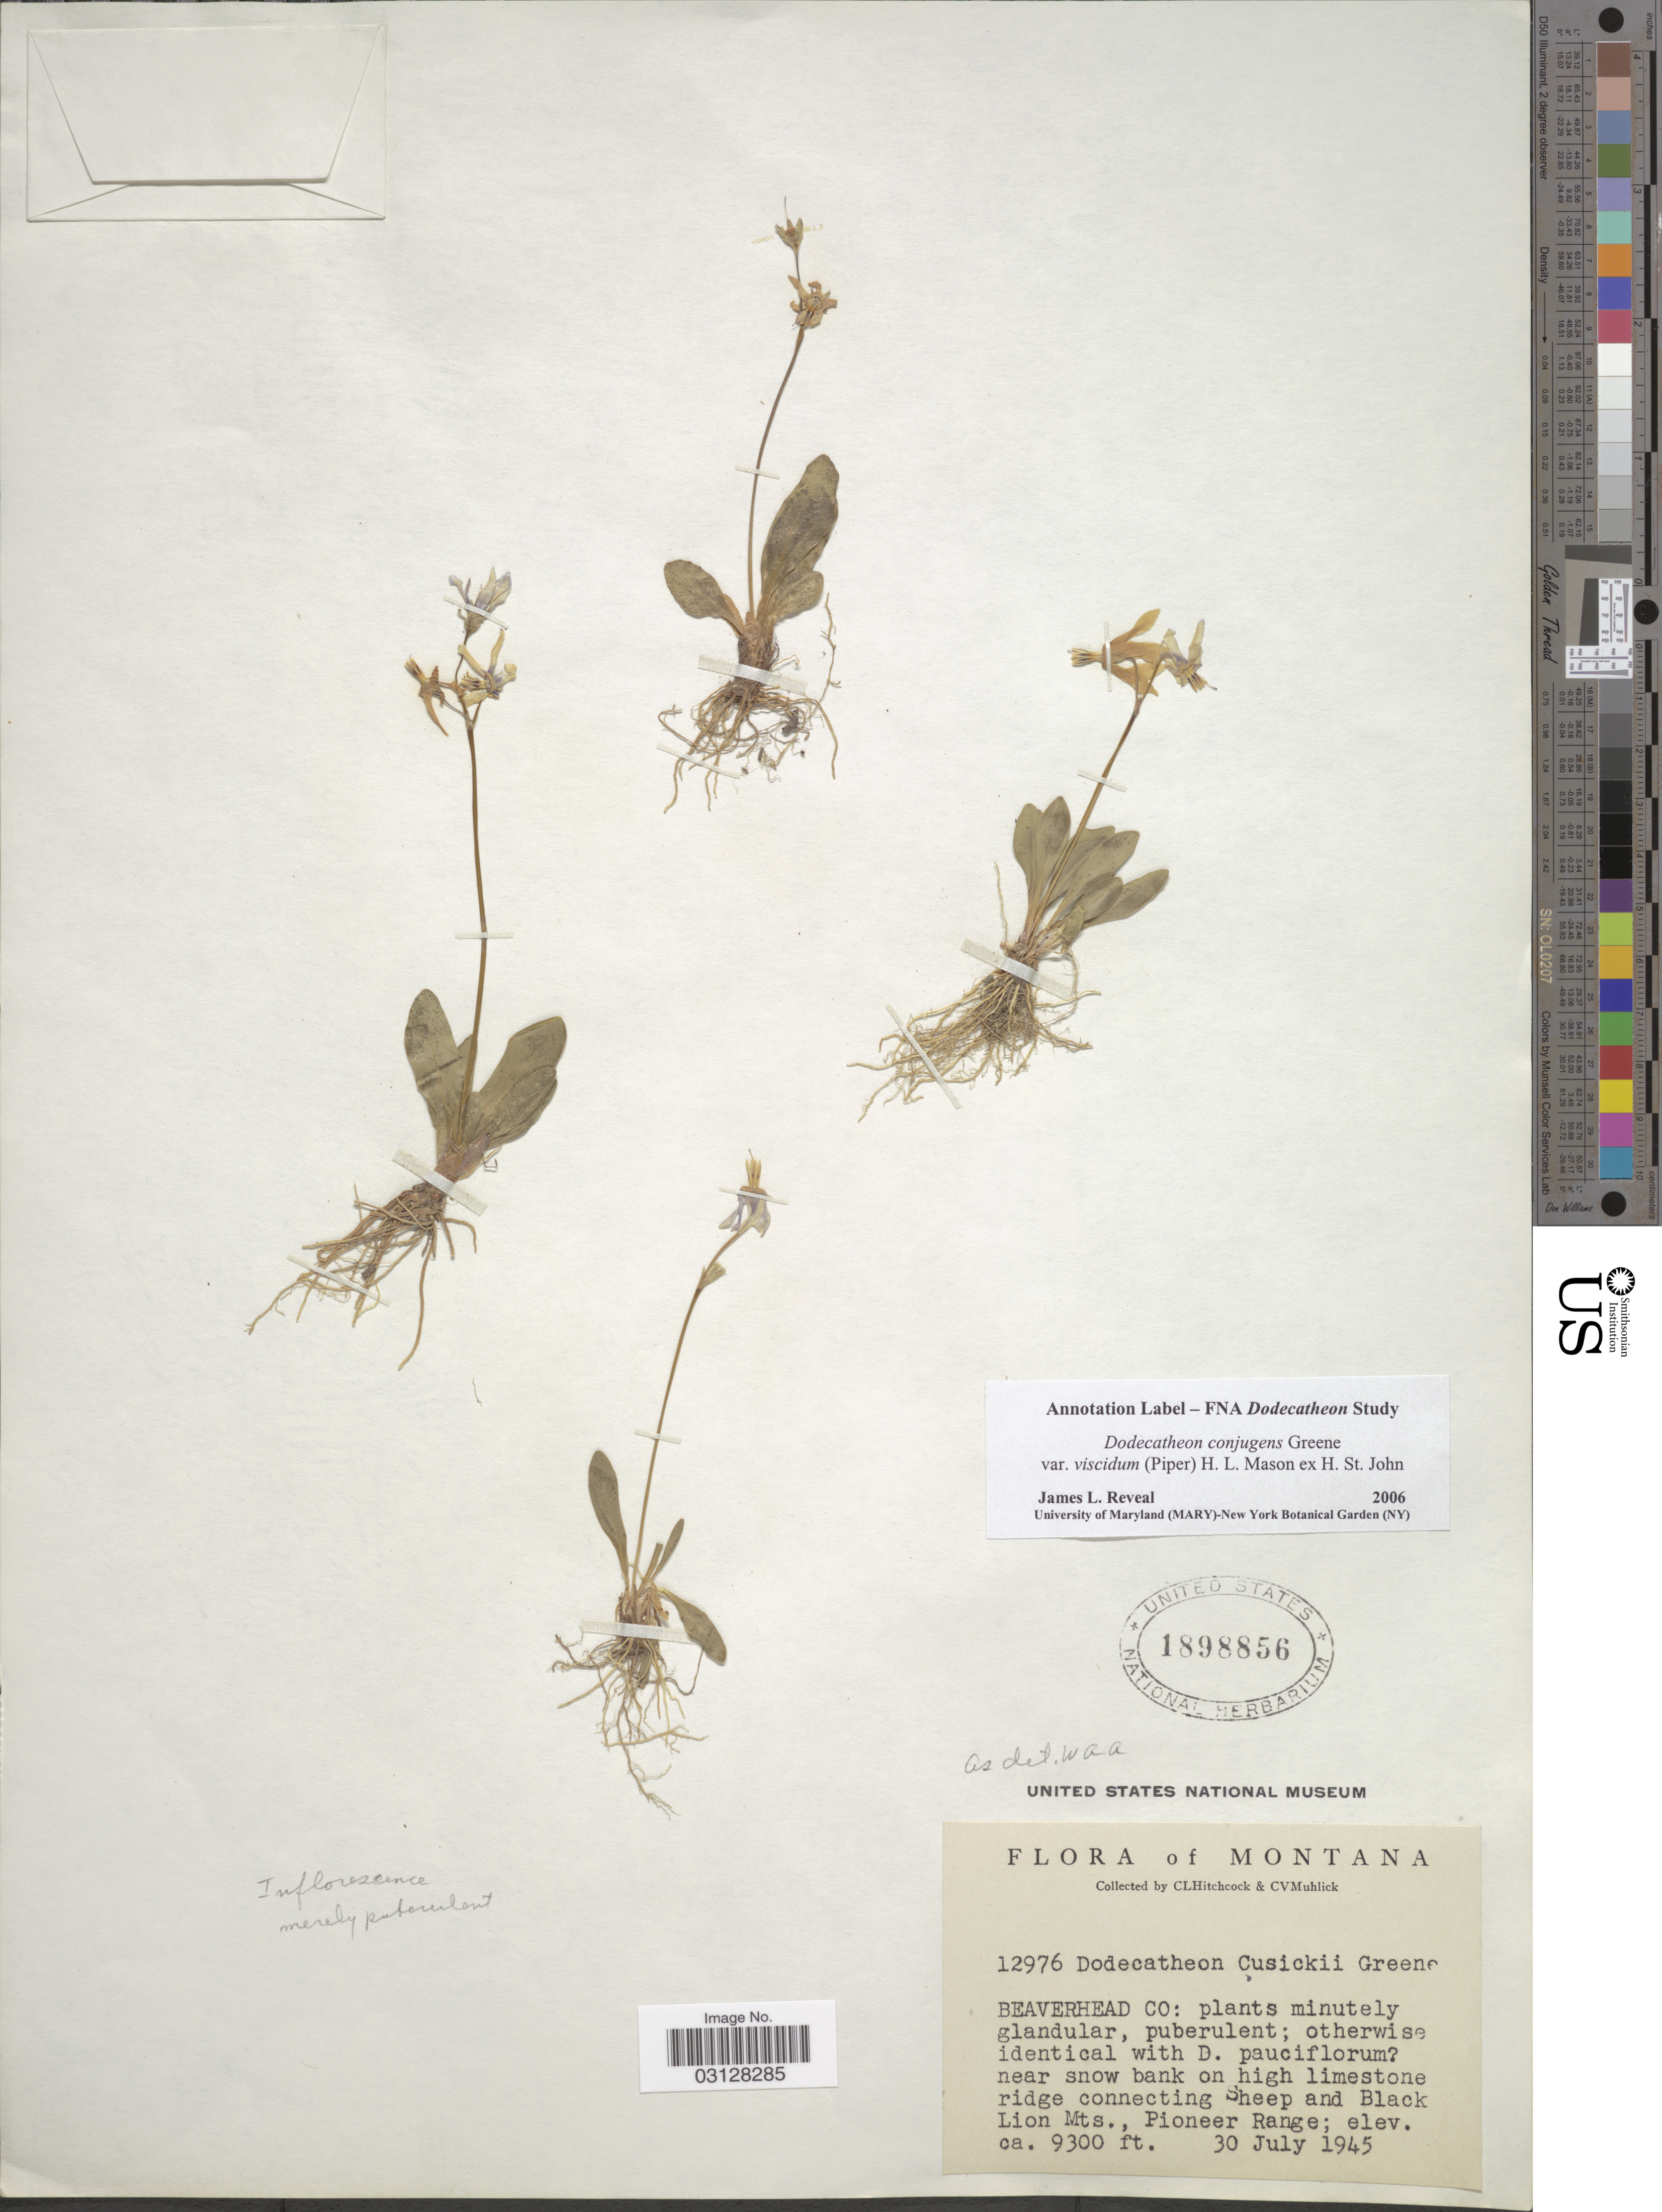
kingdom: Plantae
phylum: Tracheophyta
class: Magnoliopsida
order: Ericales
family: Primulaceae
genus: Dodecatheon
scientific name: Dodecatheon conjugens subsp. viscidum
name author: (Piper) H.J. Thomps.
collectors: C. L. Hitchcock & C. V. Muhlick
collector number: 12976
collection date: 1945-07-30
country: United States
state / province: Montana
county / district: Beaverhead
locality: On high limestone ridge connecting Sheep and Black Lion Mts., Pioneer Range.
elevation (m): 2835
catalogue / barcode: US 1898856